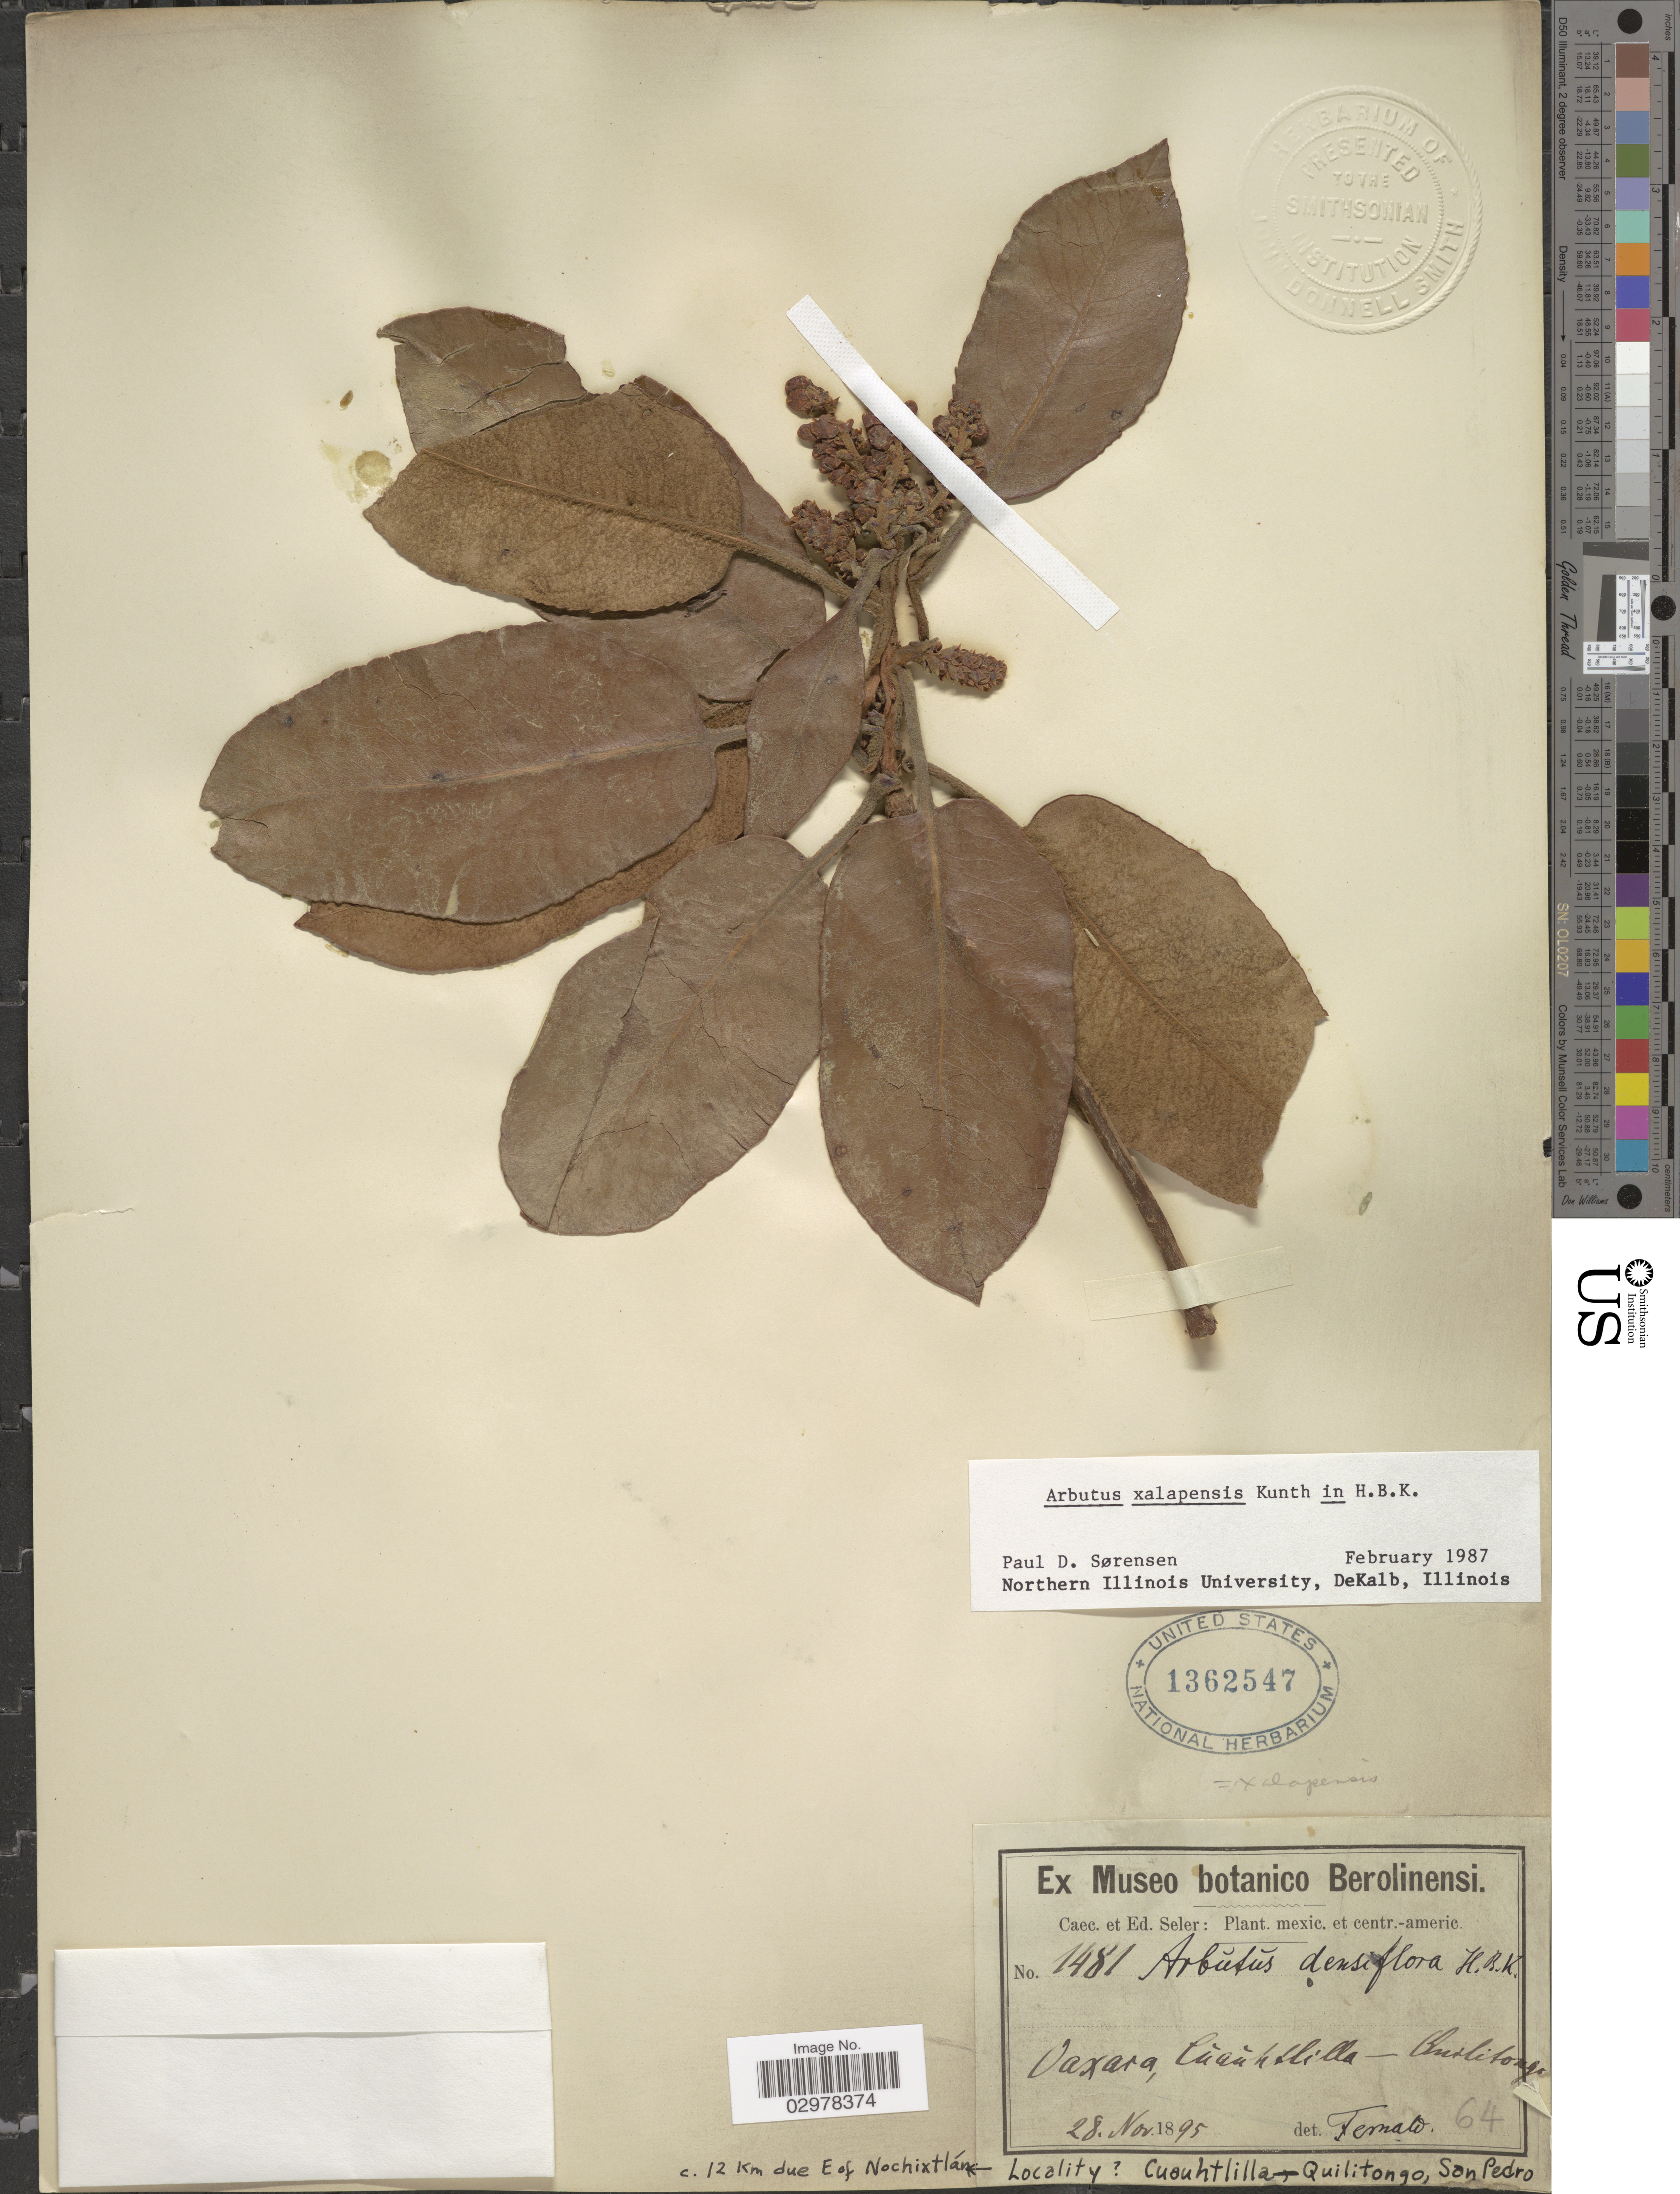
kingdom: Plantae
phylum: Tracheophyta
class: Magnoliopsida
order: Ericales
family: Ericaceae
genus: Arbutus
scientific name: Arbutus xalapensis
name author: Kunth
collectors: ex Caec. et Ed Seler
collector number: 1481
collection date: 1895-11-28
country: Mexico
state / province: Oaxaca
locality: Cuauhtlilla, Quilitongo.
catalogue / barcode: US 1362547